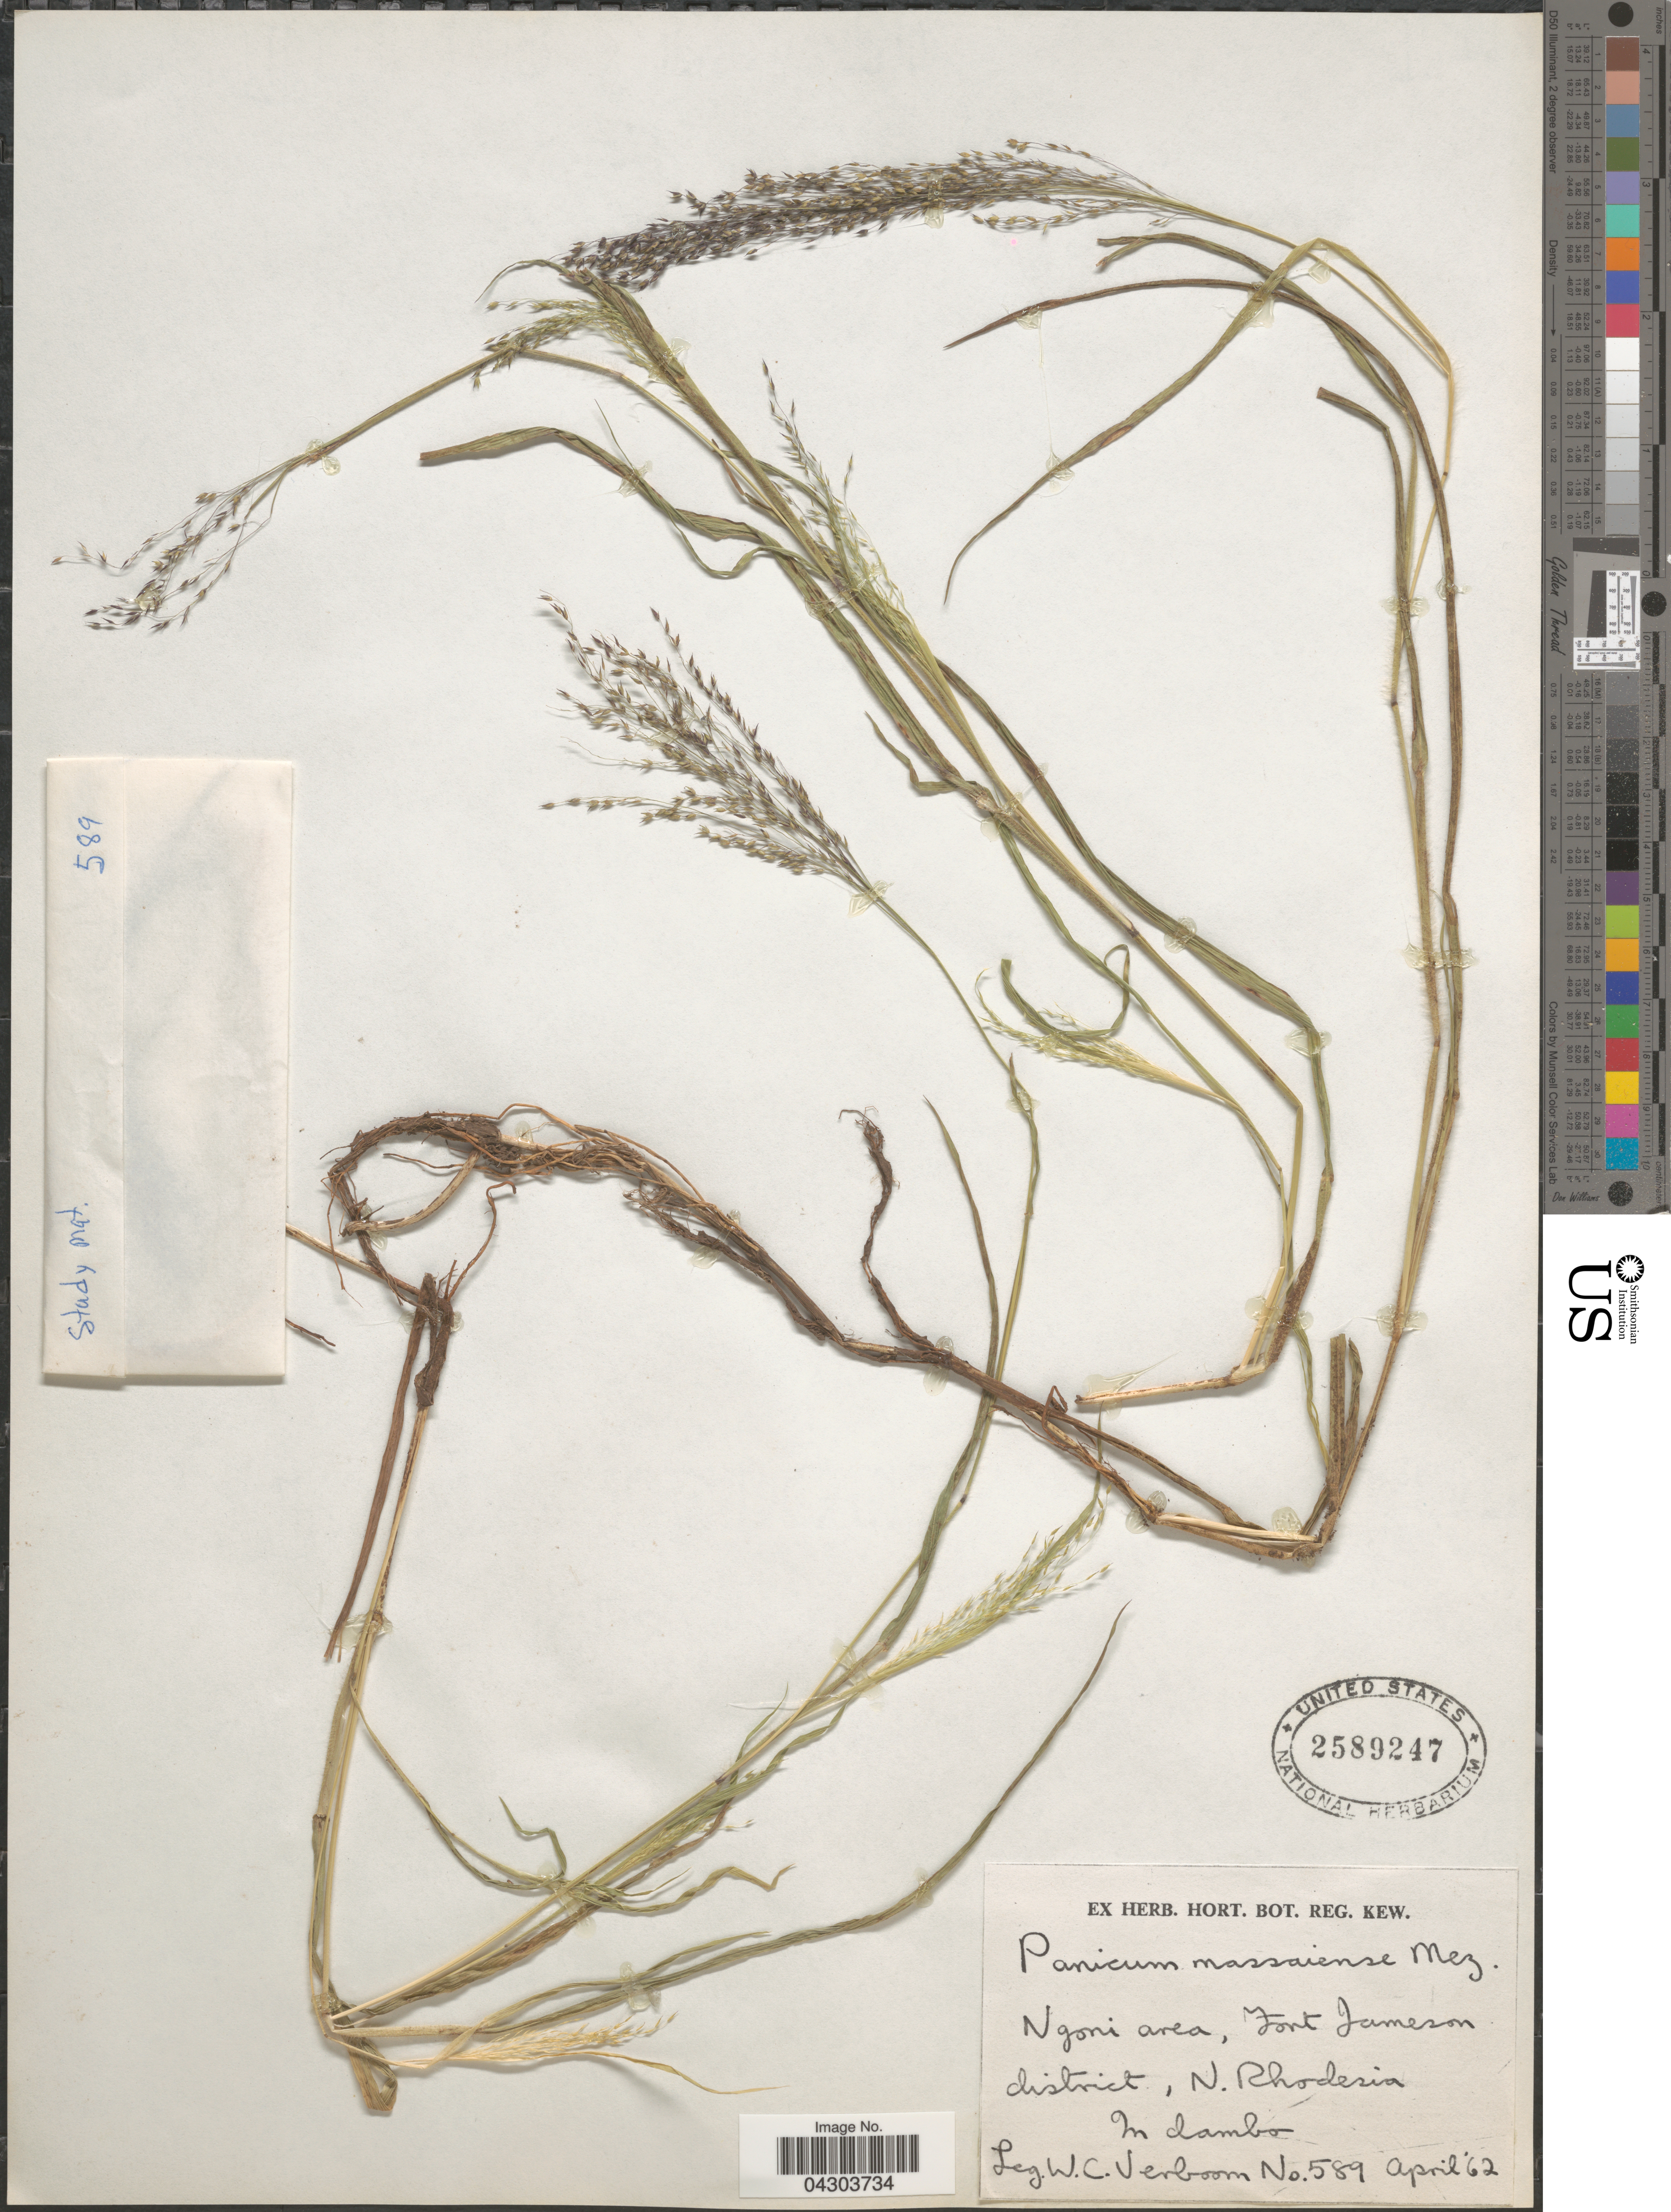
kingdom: Plantae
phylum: Tracheophyta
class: Liliopsida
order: Poales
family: Poaceae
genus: Panicum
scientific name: Panicum massaiense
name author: Mez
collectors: W. Verboom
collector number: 589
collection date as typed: Transcribed d/m/y: /4/62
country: Zambia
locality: Ngoni area, Fort Jameson district, N. Rhodesia. In clambo.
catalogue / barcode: US 2589247